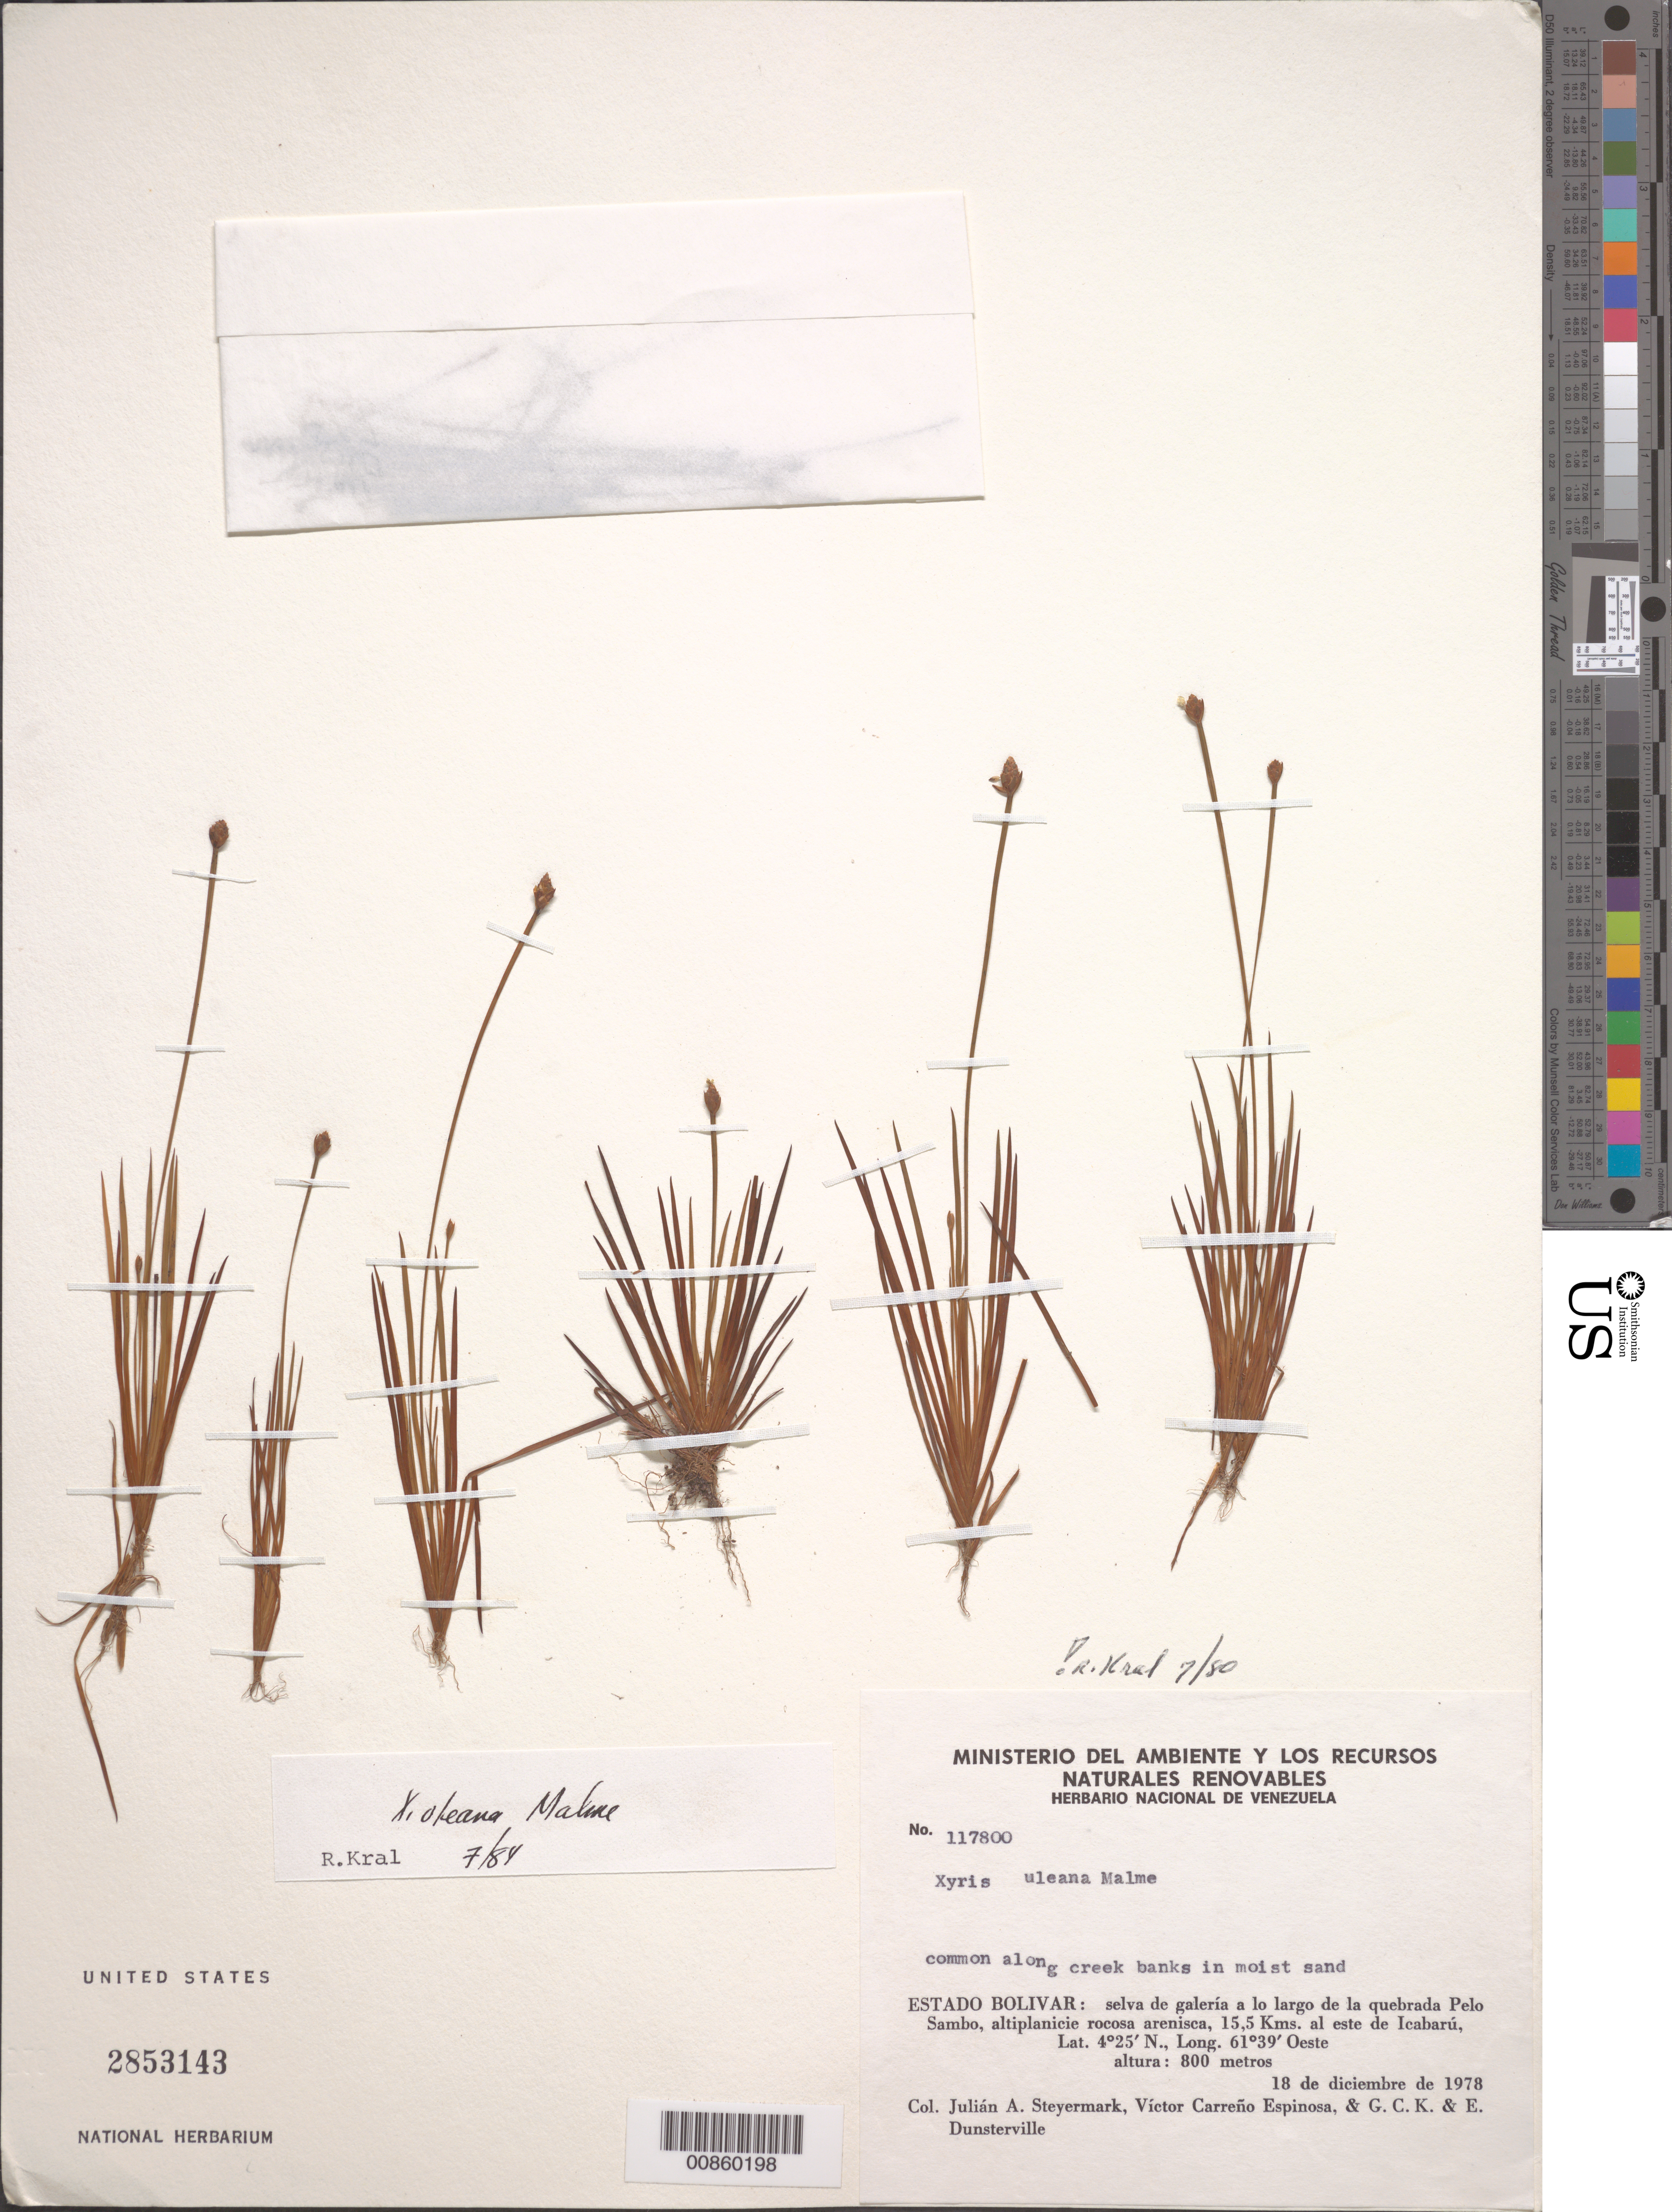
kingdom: Plantae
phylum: Tracheophyta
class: Liliopsida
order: Poales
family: Xyridaceae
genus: Xyris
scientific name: Xyris uleana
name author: Malme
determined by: Kral, Robert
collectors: J. Steyermark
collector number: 117800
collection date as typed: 18-Dec-78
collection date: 1978-12-18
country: Venezuela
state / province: Bolívar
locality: Quebrada Pelo Sambo; 15.5 km al este de Icabarú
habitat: Along creek banks in moist sand. Selva de galería a lo largo de la quebrada; altiplanicie rocosa arenisca.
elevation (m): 800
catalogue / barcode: US 2853143